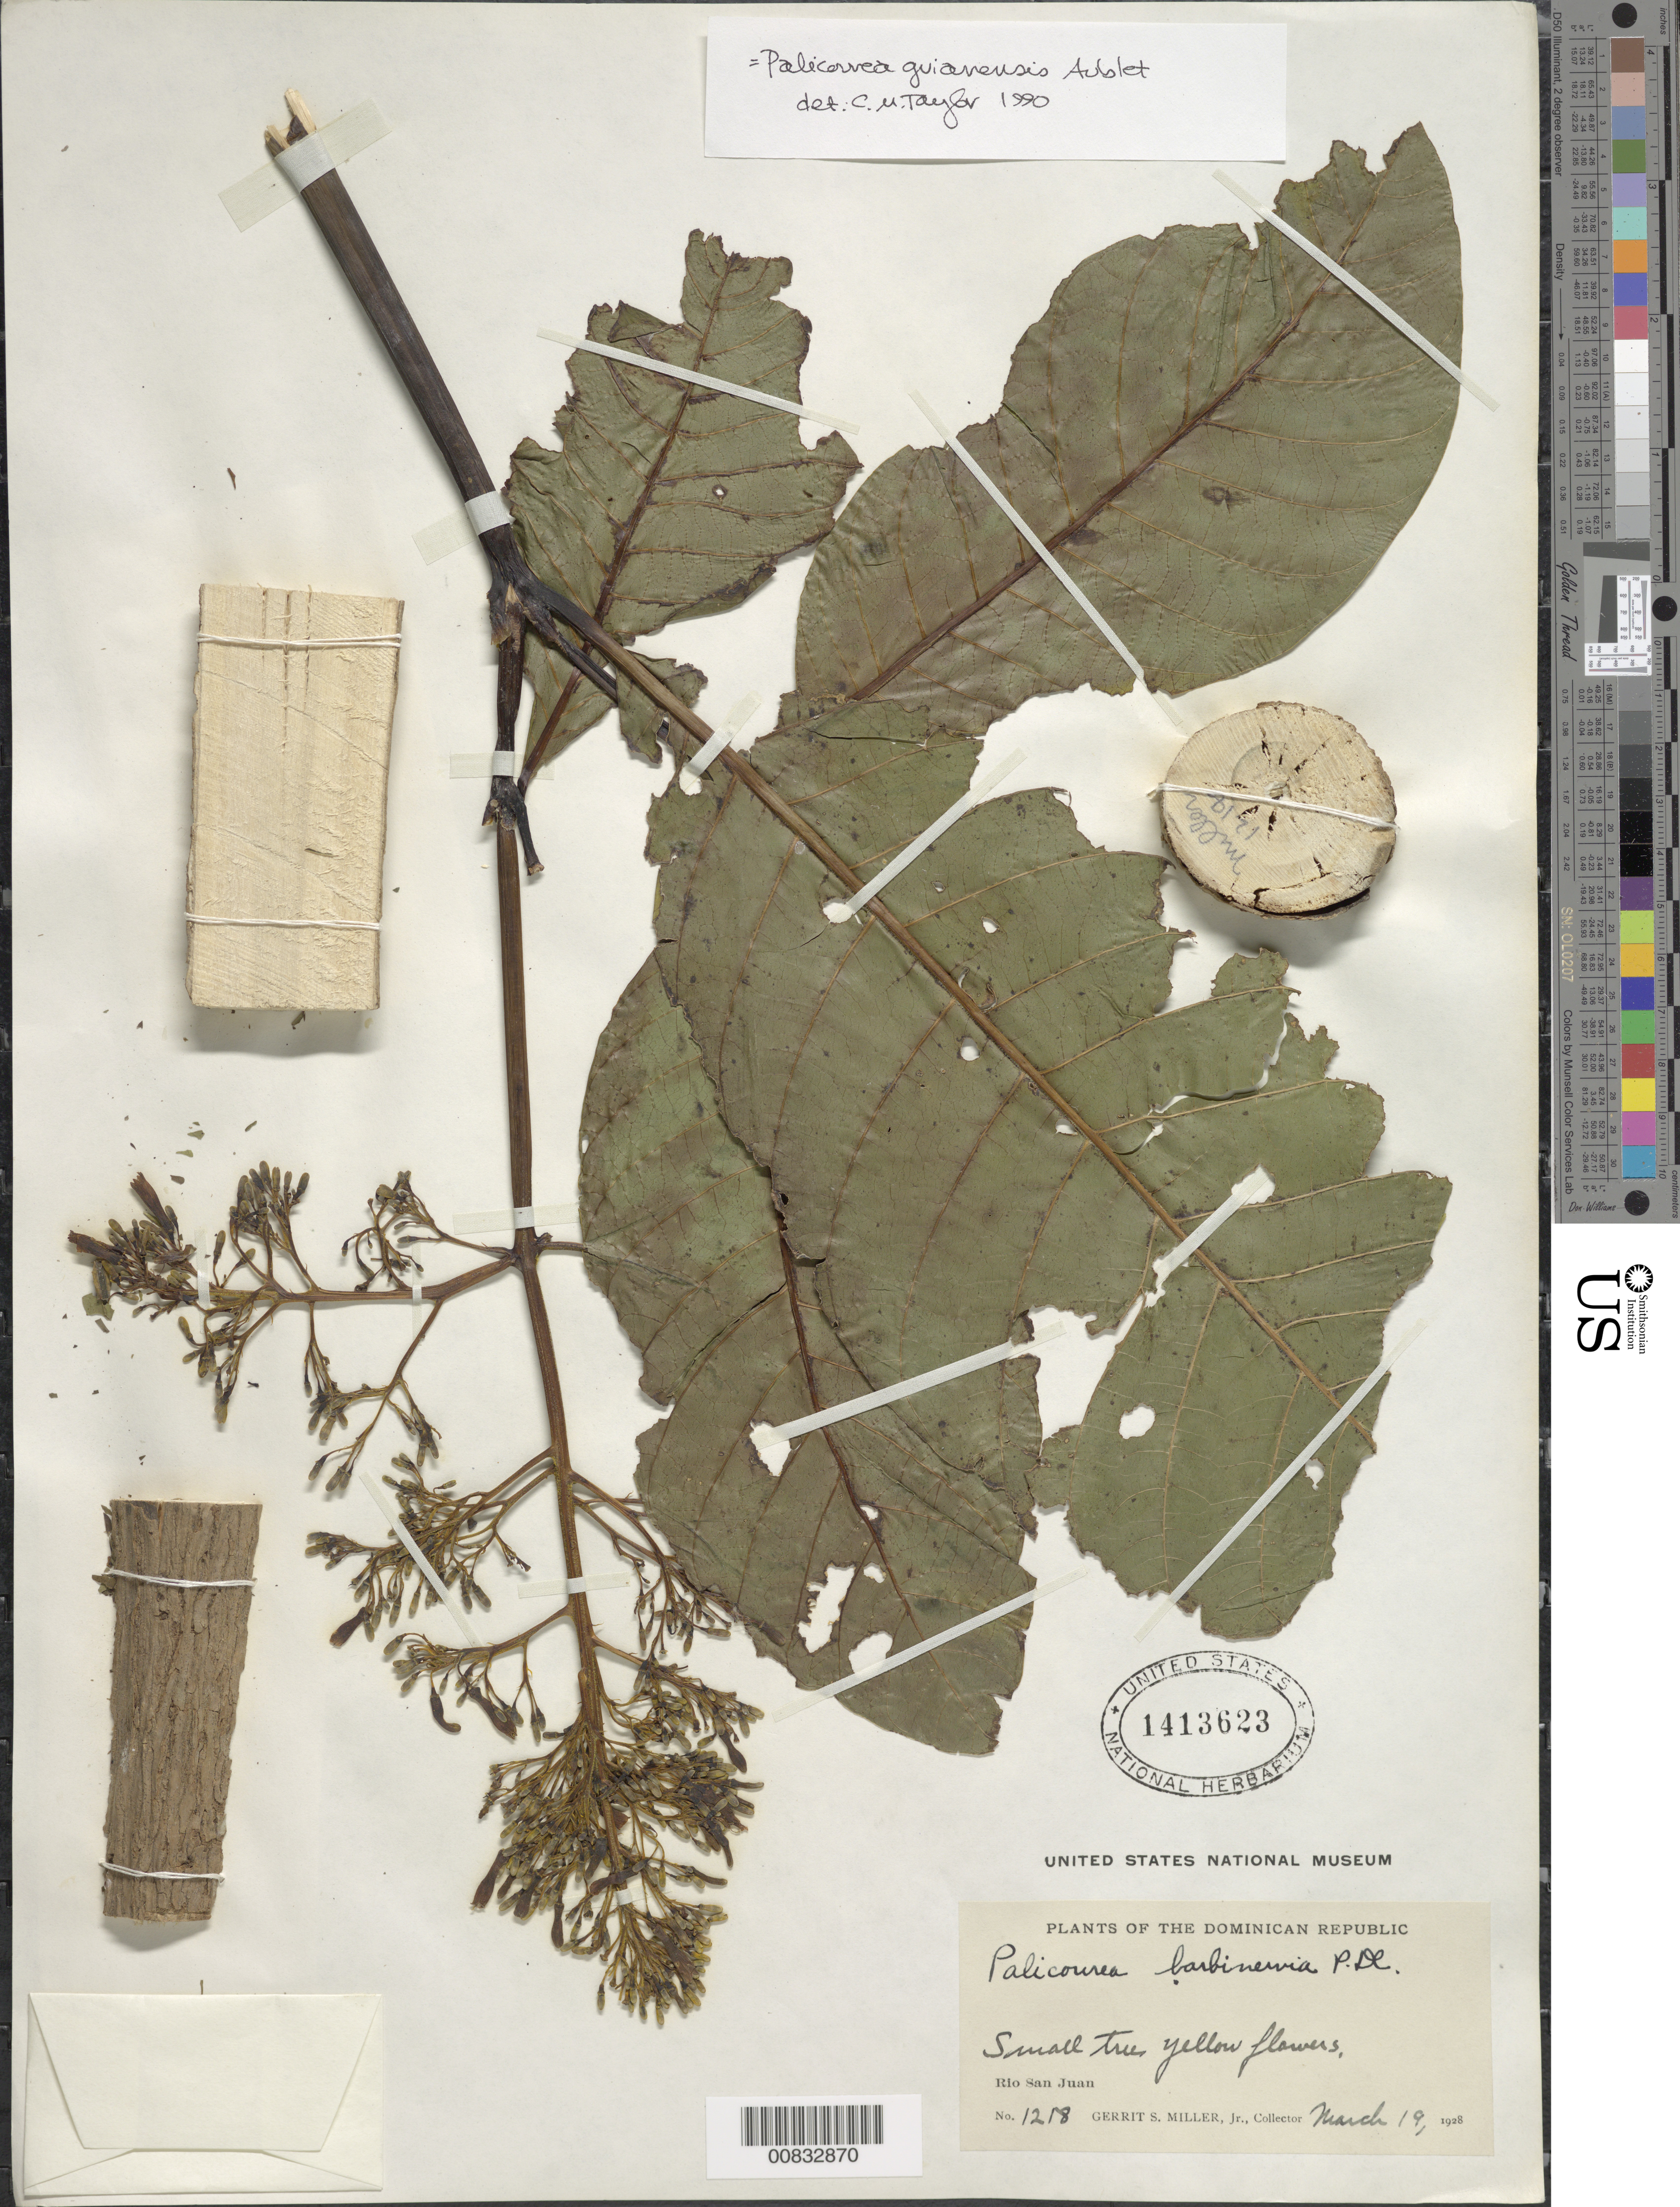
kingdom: Plantae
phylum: Tracheophyta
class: Magnoliopsida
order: Gentianales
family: Rubiaceae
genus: Palicourea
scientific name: Palicourea guianensis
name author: Aubl.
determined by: Taylor, Charlotte M.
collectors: G. S. Miller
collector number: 1218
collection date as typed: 19 Mar 1928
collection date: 1928-03-19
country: Dominican Republic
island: Hispaniola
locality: Rio San Juan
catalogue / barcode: US 1413623